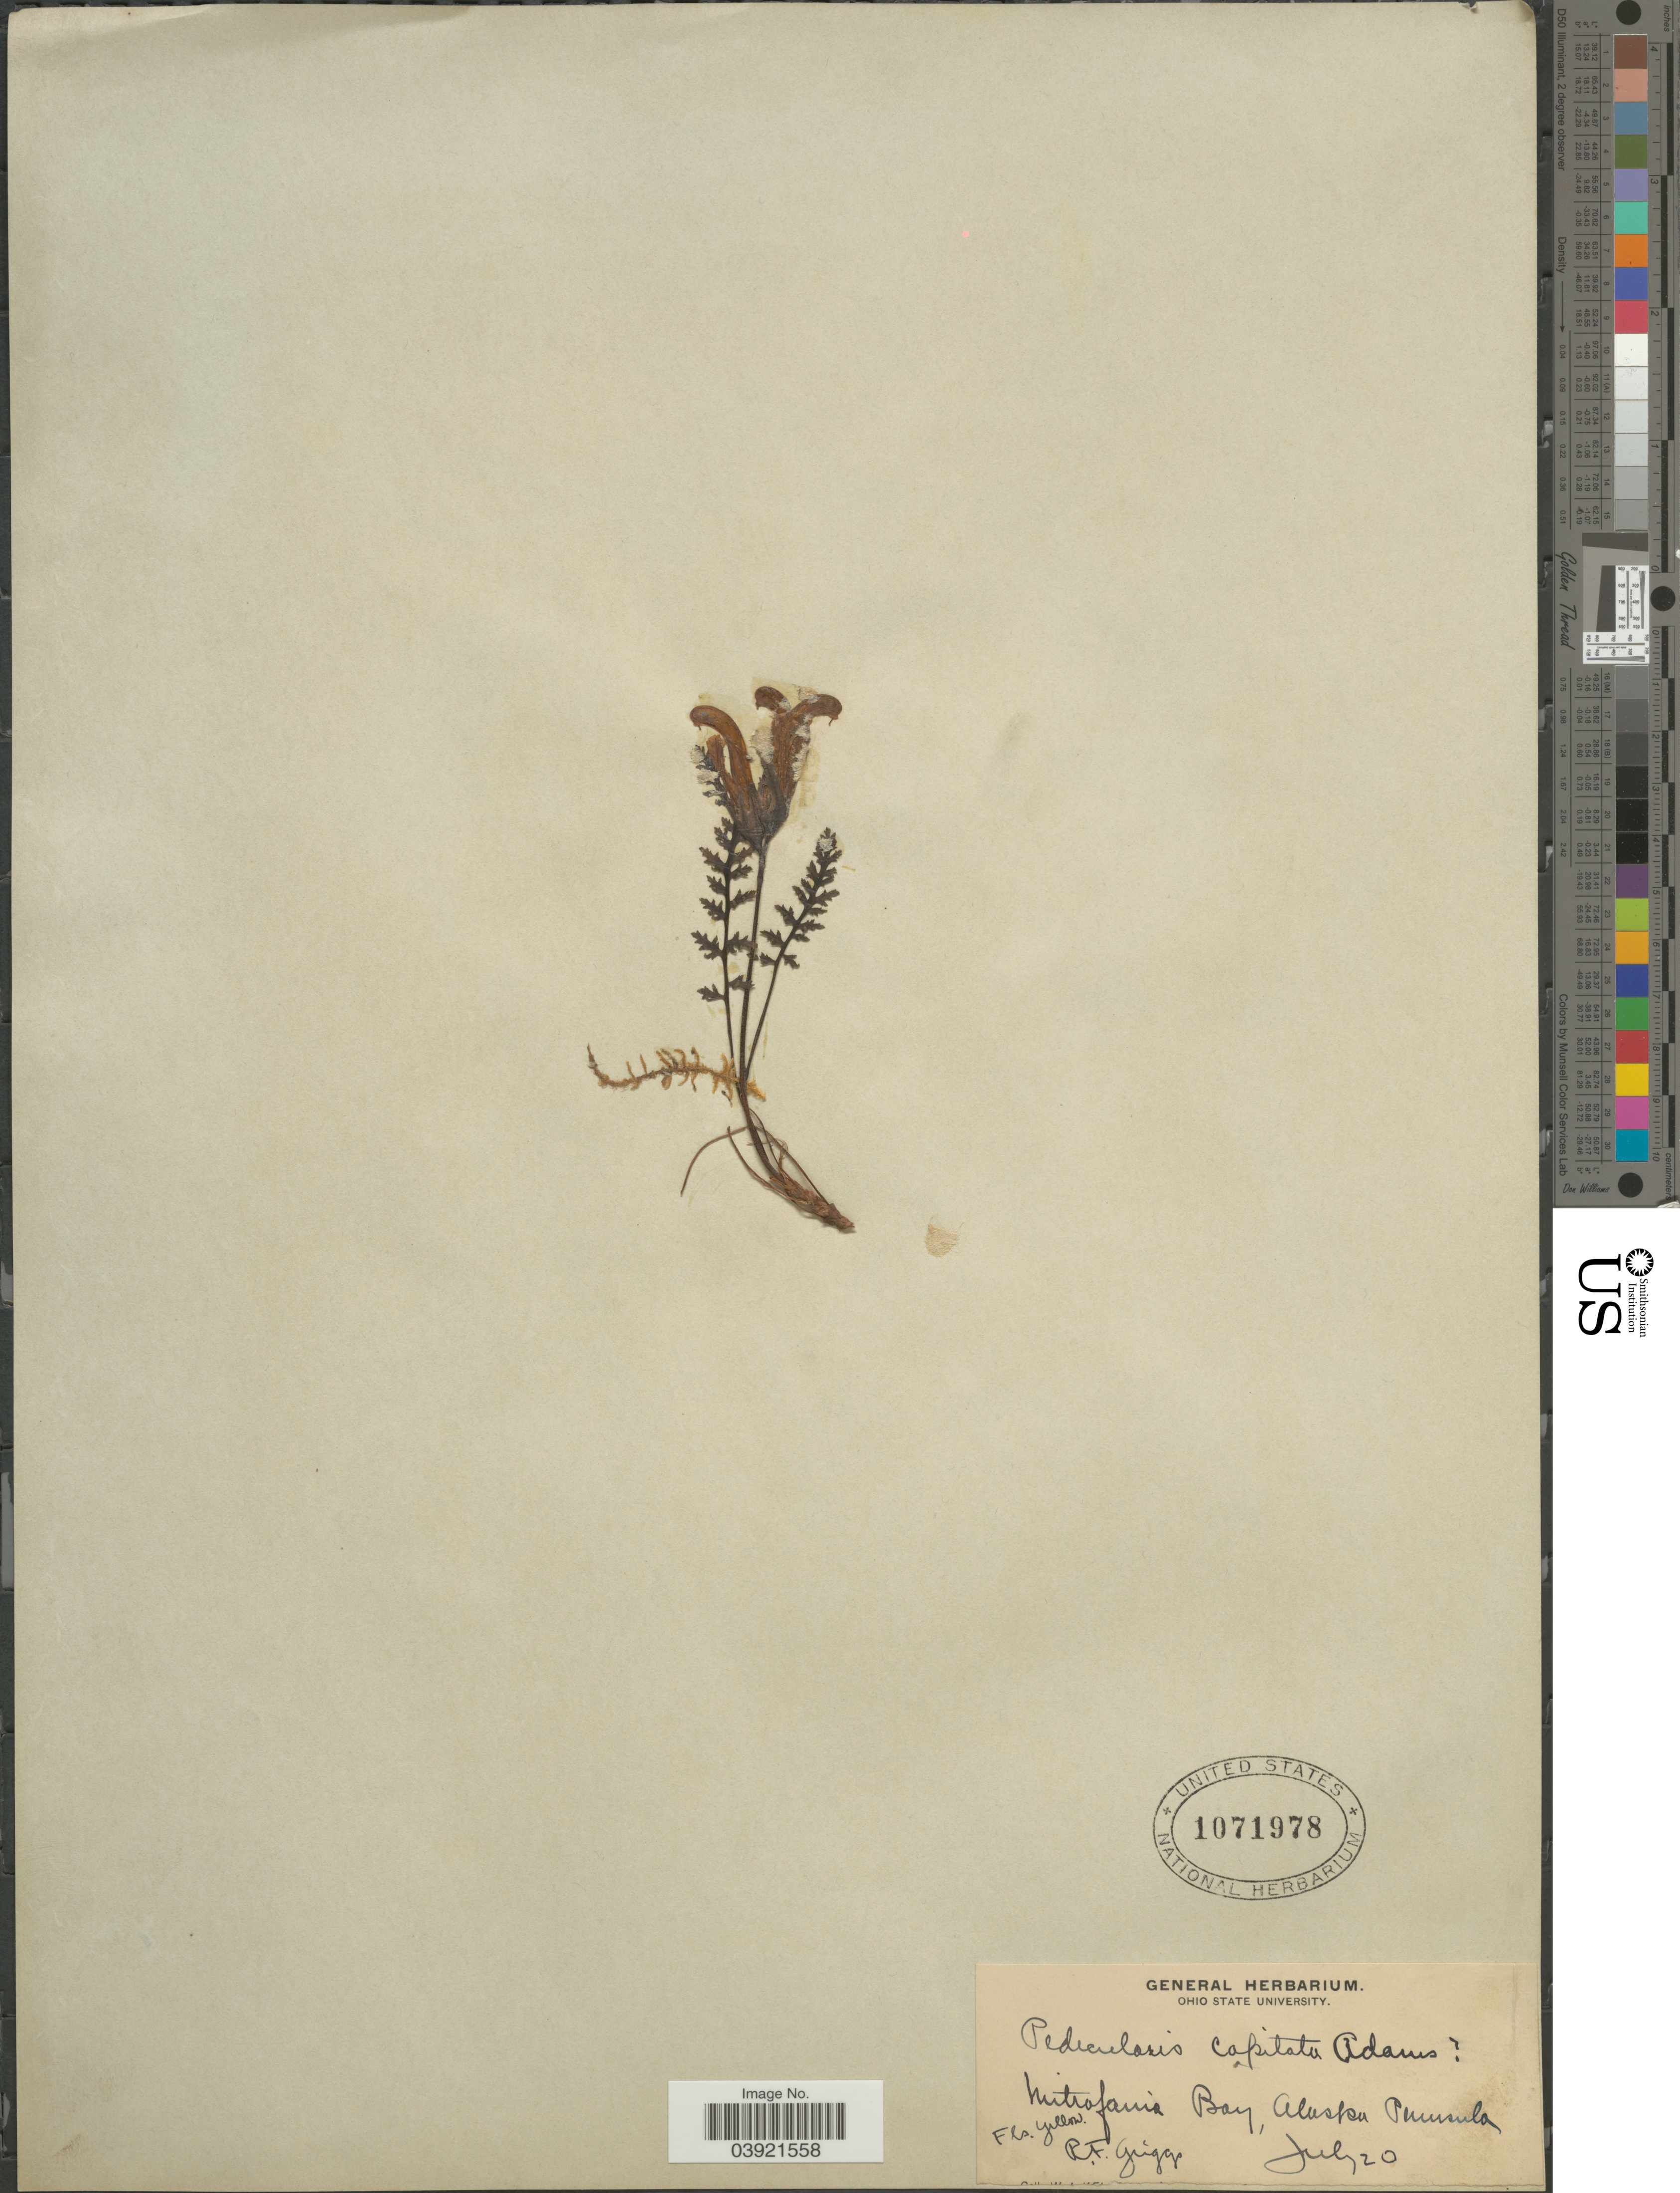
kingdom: Plantae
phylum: Tracheophyta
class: Magnoliopsida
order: Lamiales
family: Orobanchaceae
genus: Pedicularis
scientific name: Pedicularis capitata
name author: Adams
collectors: R. F. Griggs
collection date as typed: Transcribed d/m/y: /7/20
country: United States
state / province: Alaska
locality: Mitrofania Bay, Alaska Peninsula.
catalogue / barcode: US 1071978